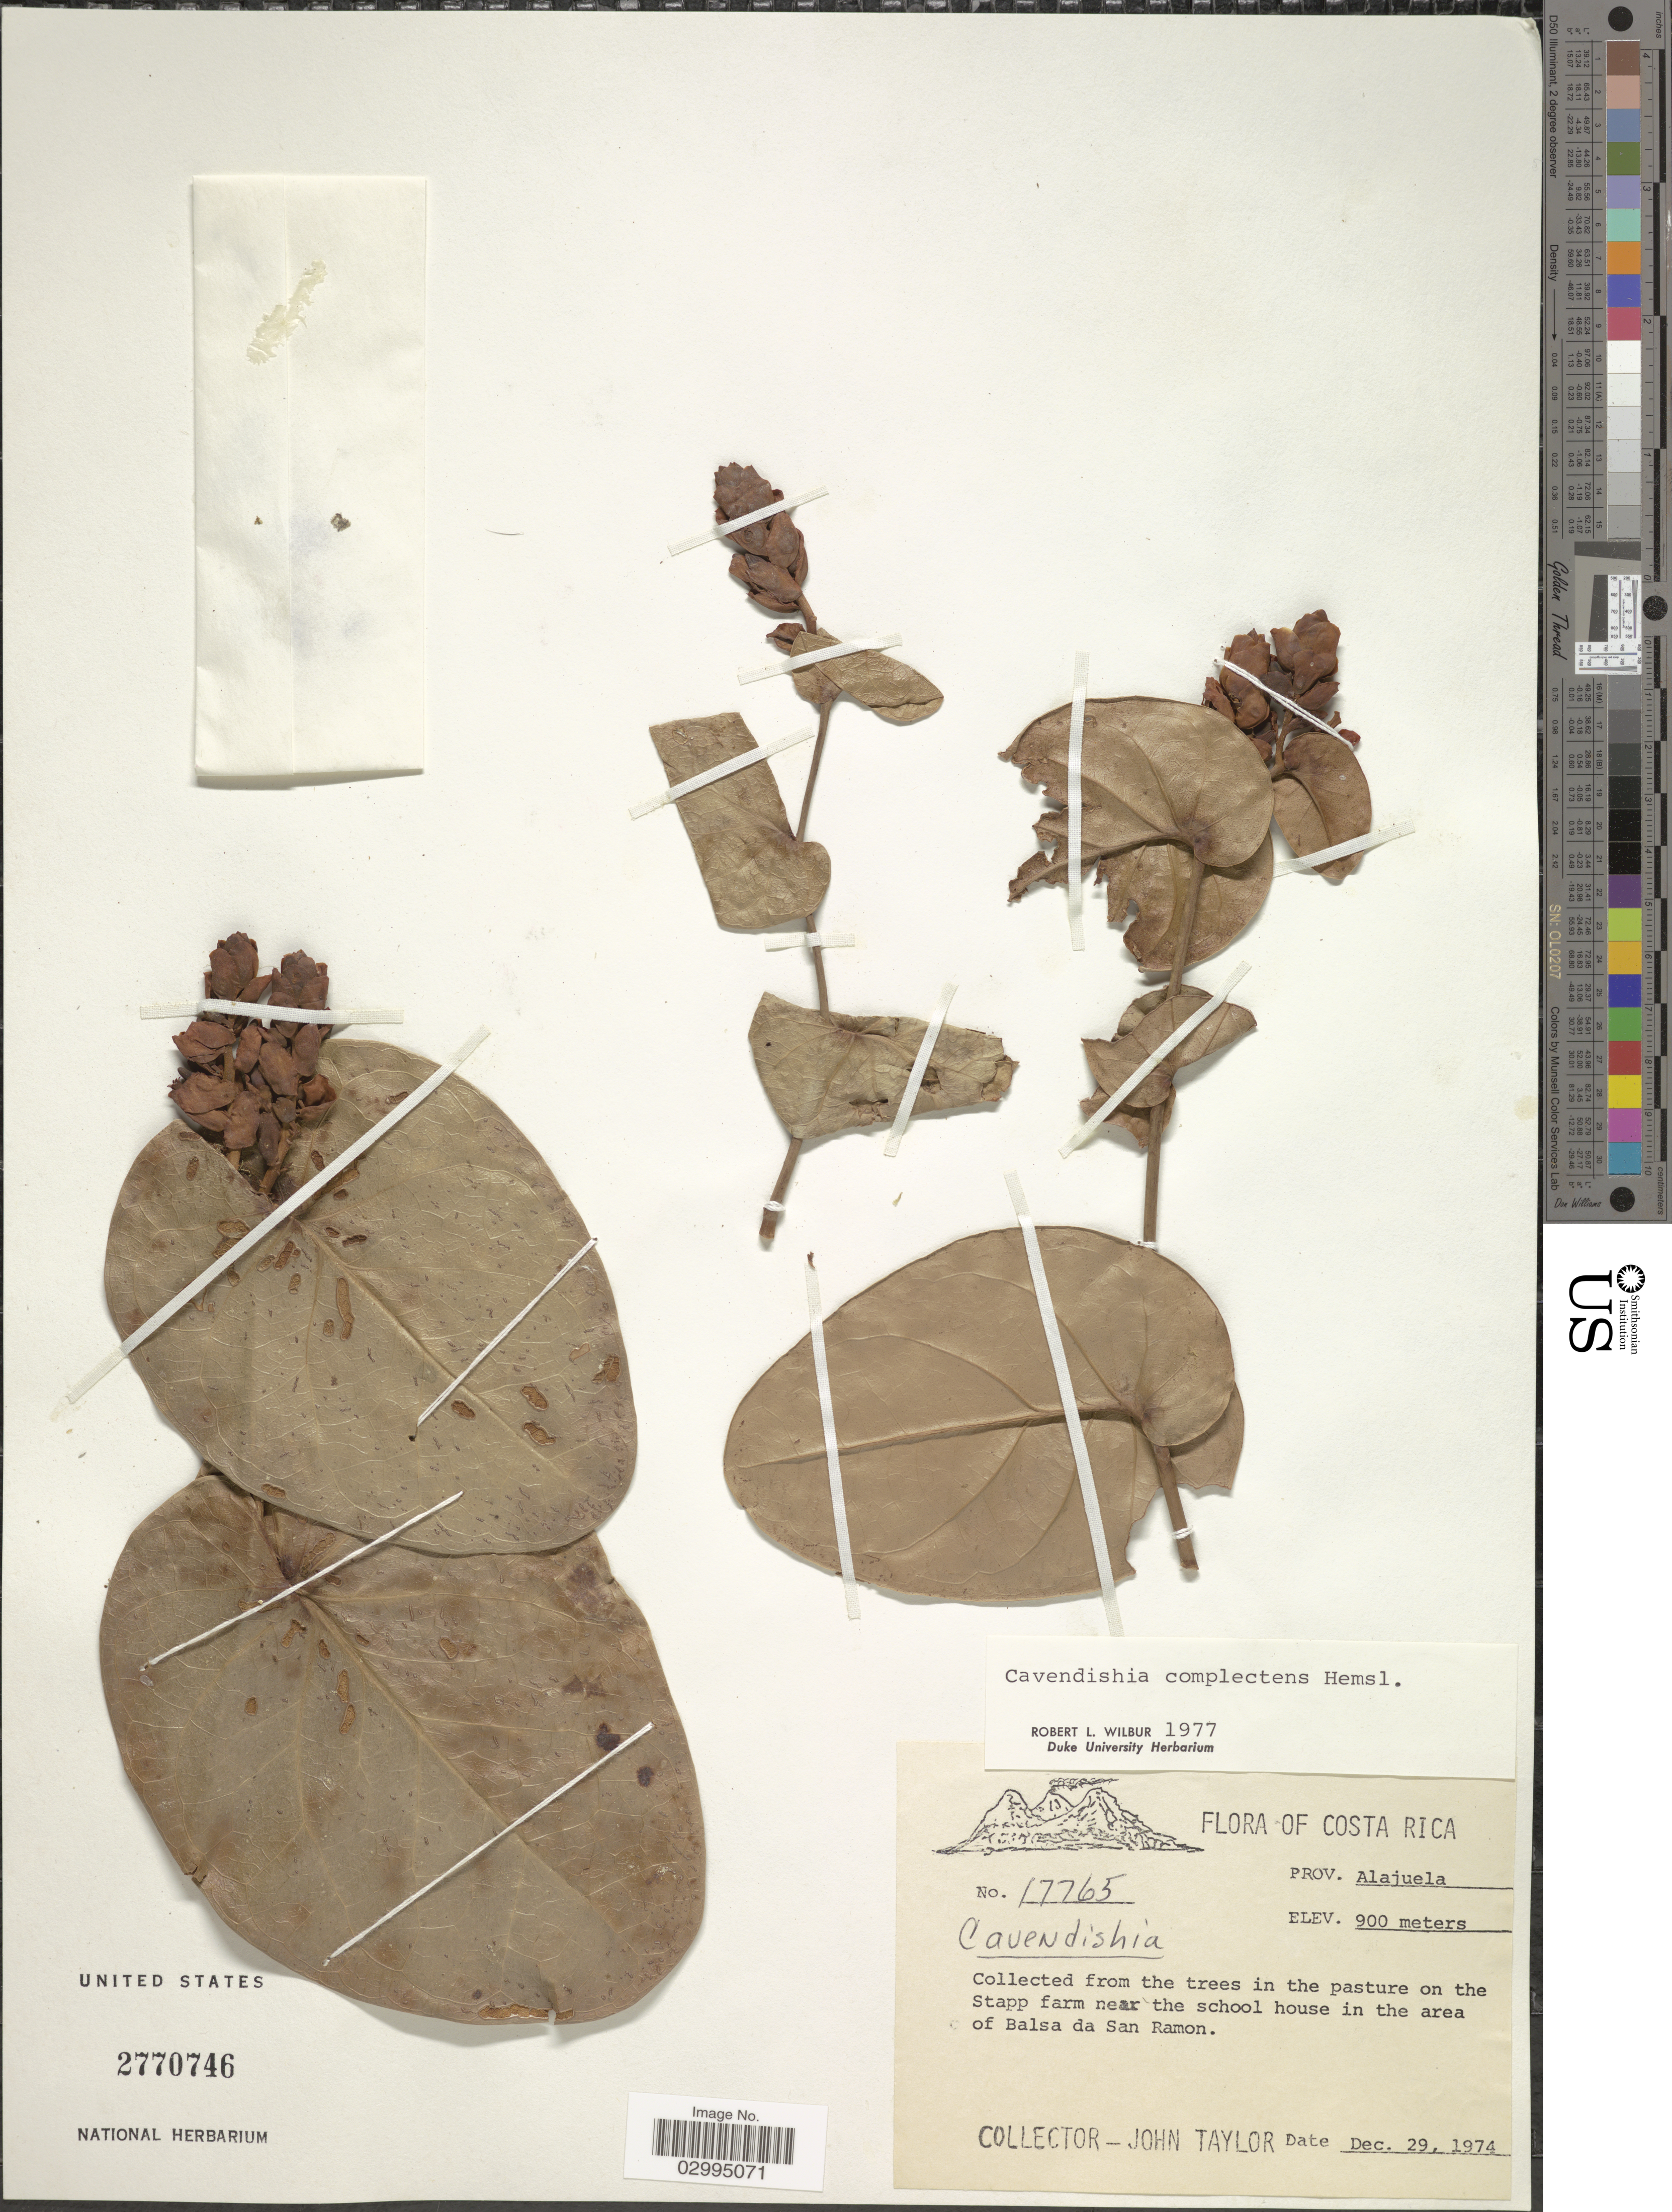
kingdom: Plantae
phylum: Tracheophyta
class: Magnoliopsida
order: Ericales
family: Ericaceae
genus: Cavendishia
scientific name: Cavendishia complectens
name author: Hemsl.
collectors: J. Taylor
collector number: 17765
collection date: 1974-12-29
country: Costa Rica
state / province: Alajuela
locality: Prov. Alajuela. On the Stapp farm near the school house in the area of Balsa da San Ramon.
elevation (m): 900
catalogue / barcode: US 2770746